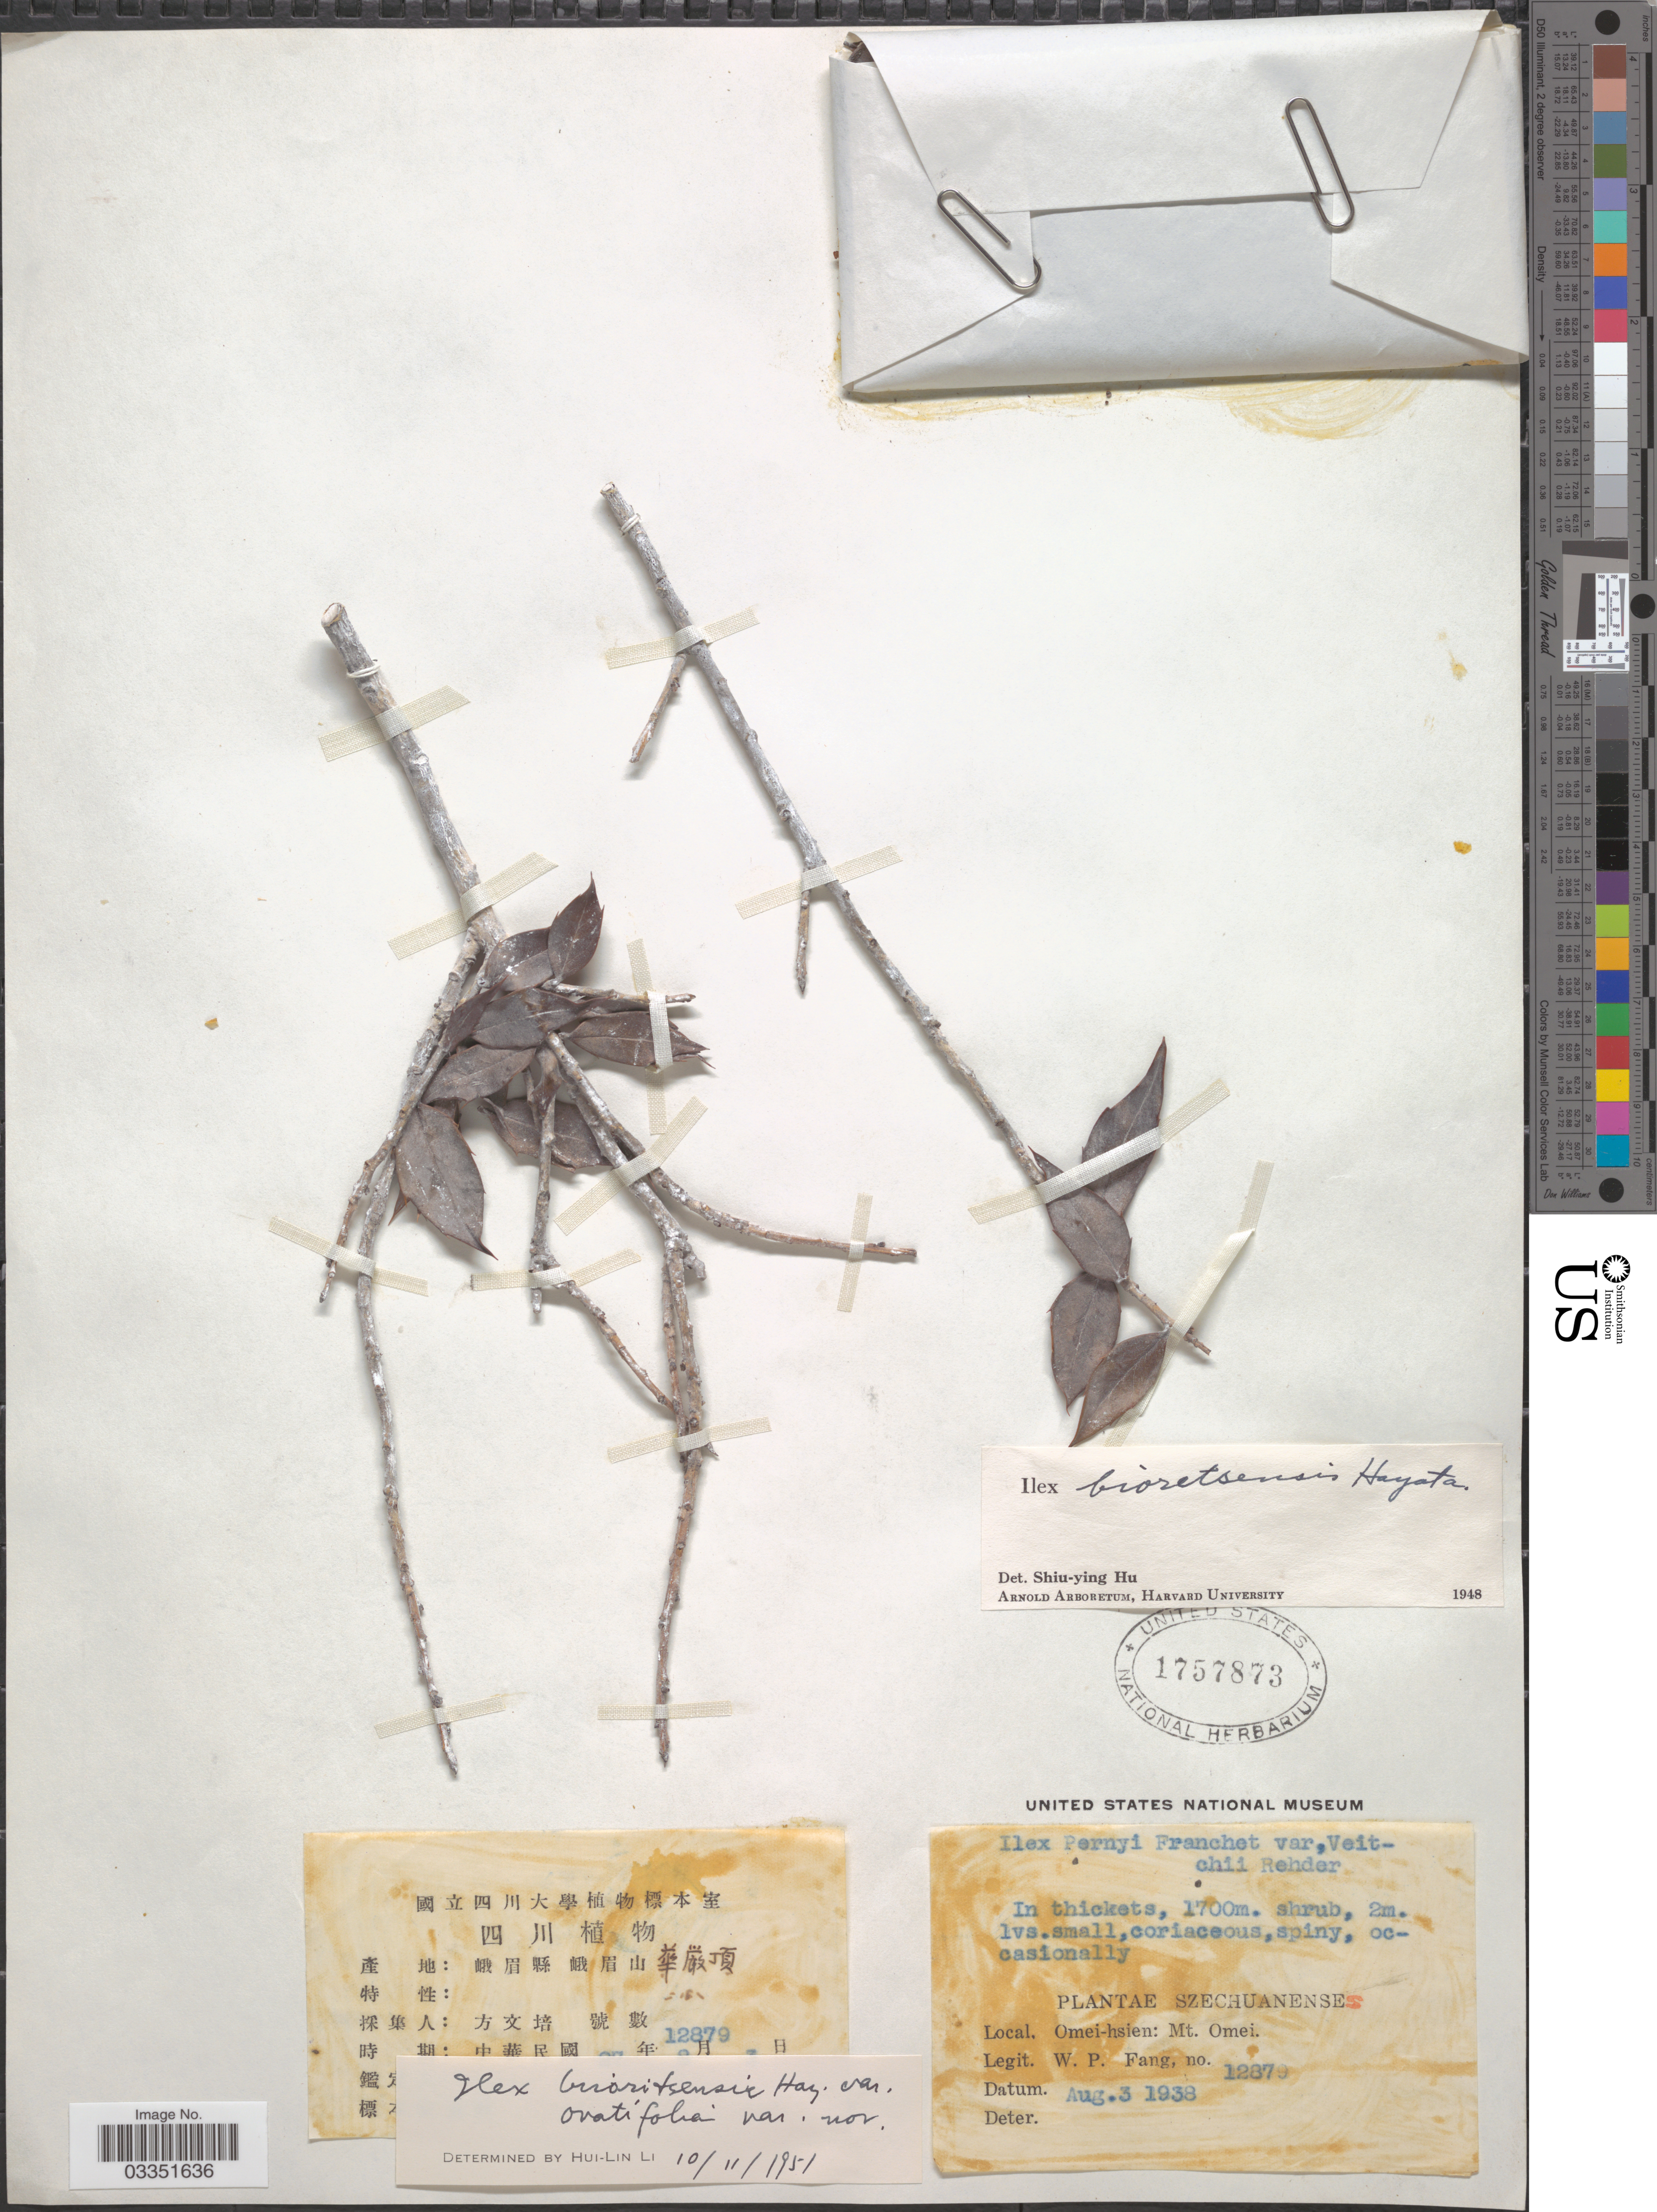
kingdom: Plantae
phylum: Tracheophyta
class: Magnoliopsida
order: Aquifoliales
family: Aquifoliaceae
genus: Ilex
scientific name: Ilex bioritsensis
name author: Hayata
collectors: W. P. Fang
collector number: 12879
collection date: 1938-08-03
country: China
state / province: Sichuan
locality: Szechuanenses. Omei-hsien: Mt. Omei.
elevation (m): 1700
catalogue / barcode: US 1757873